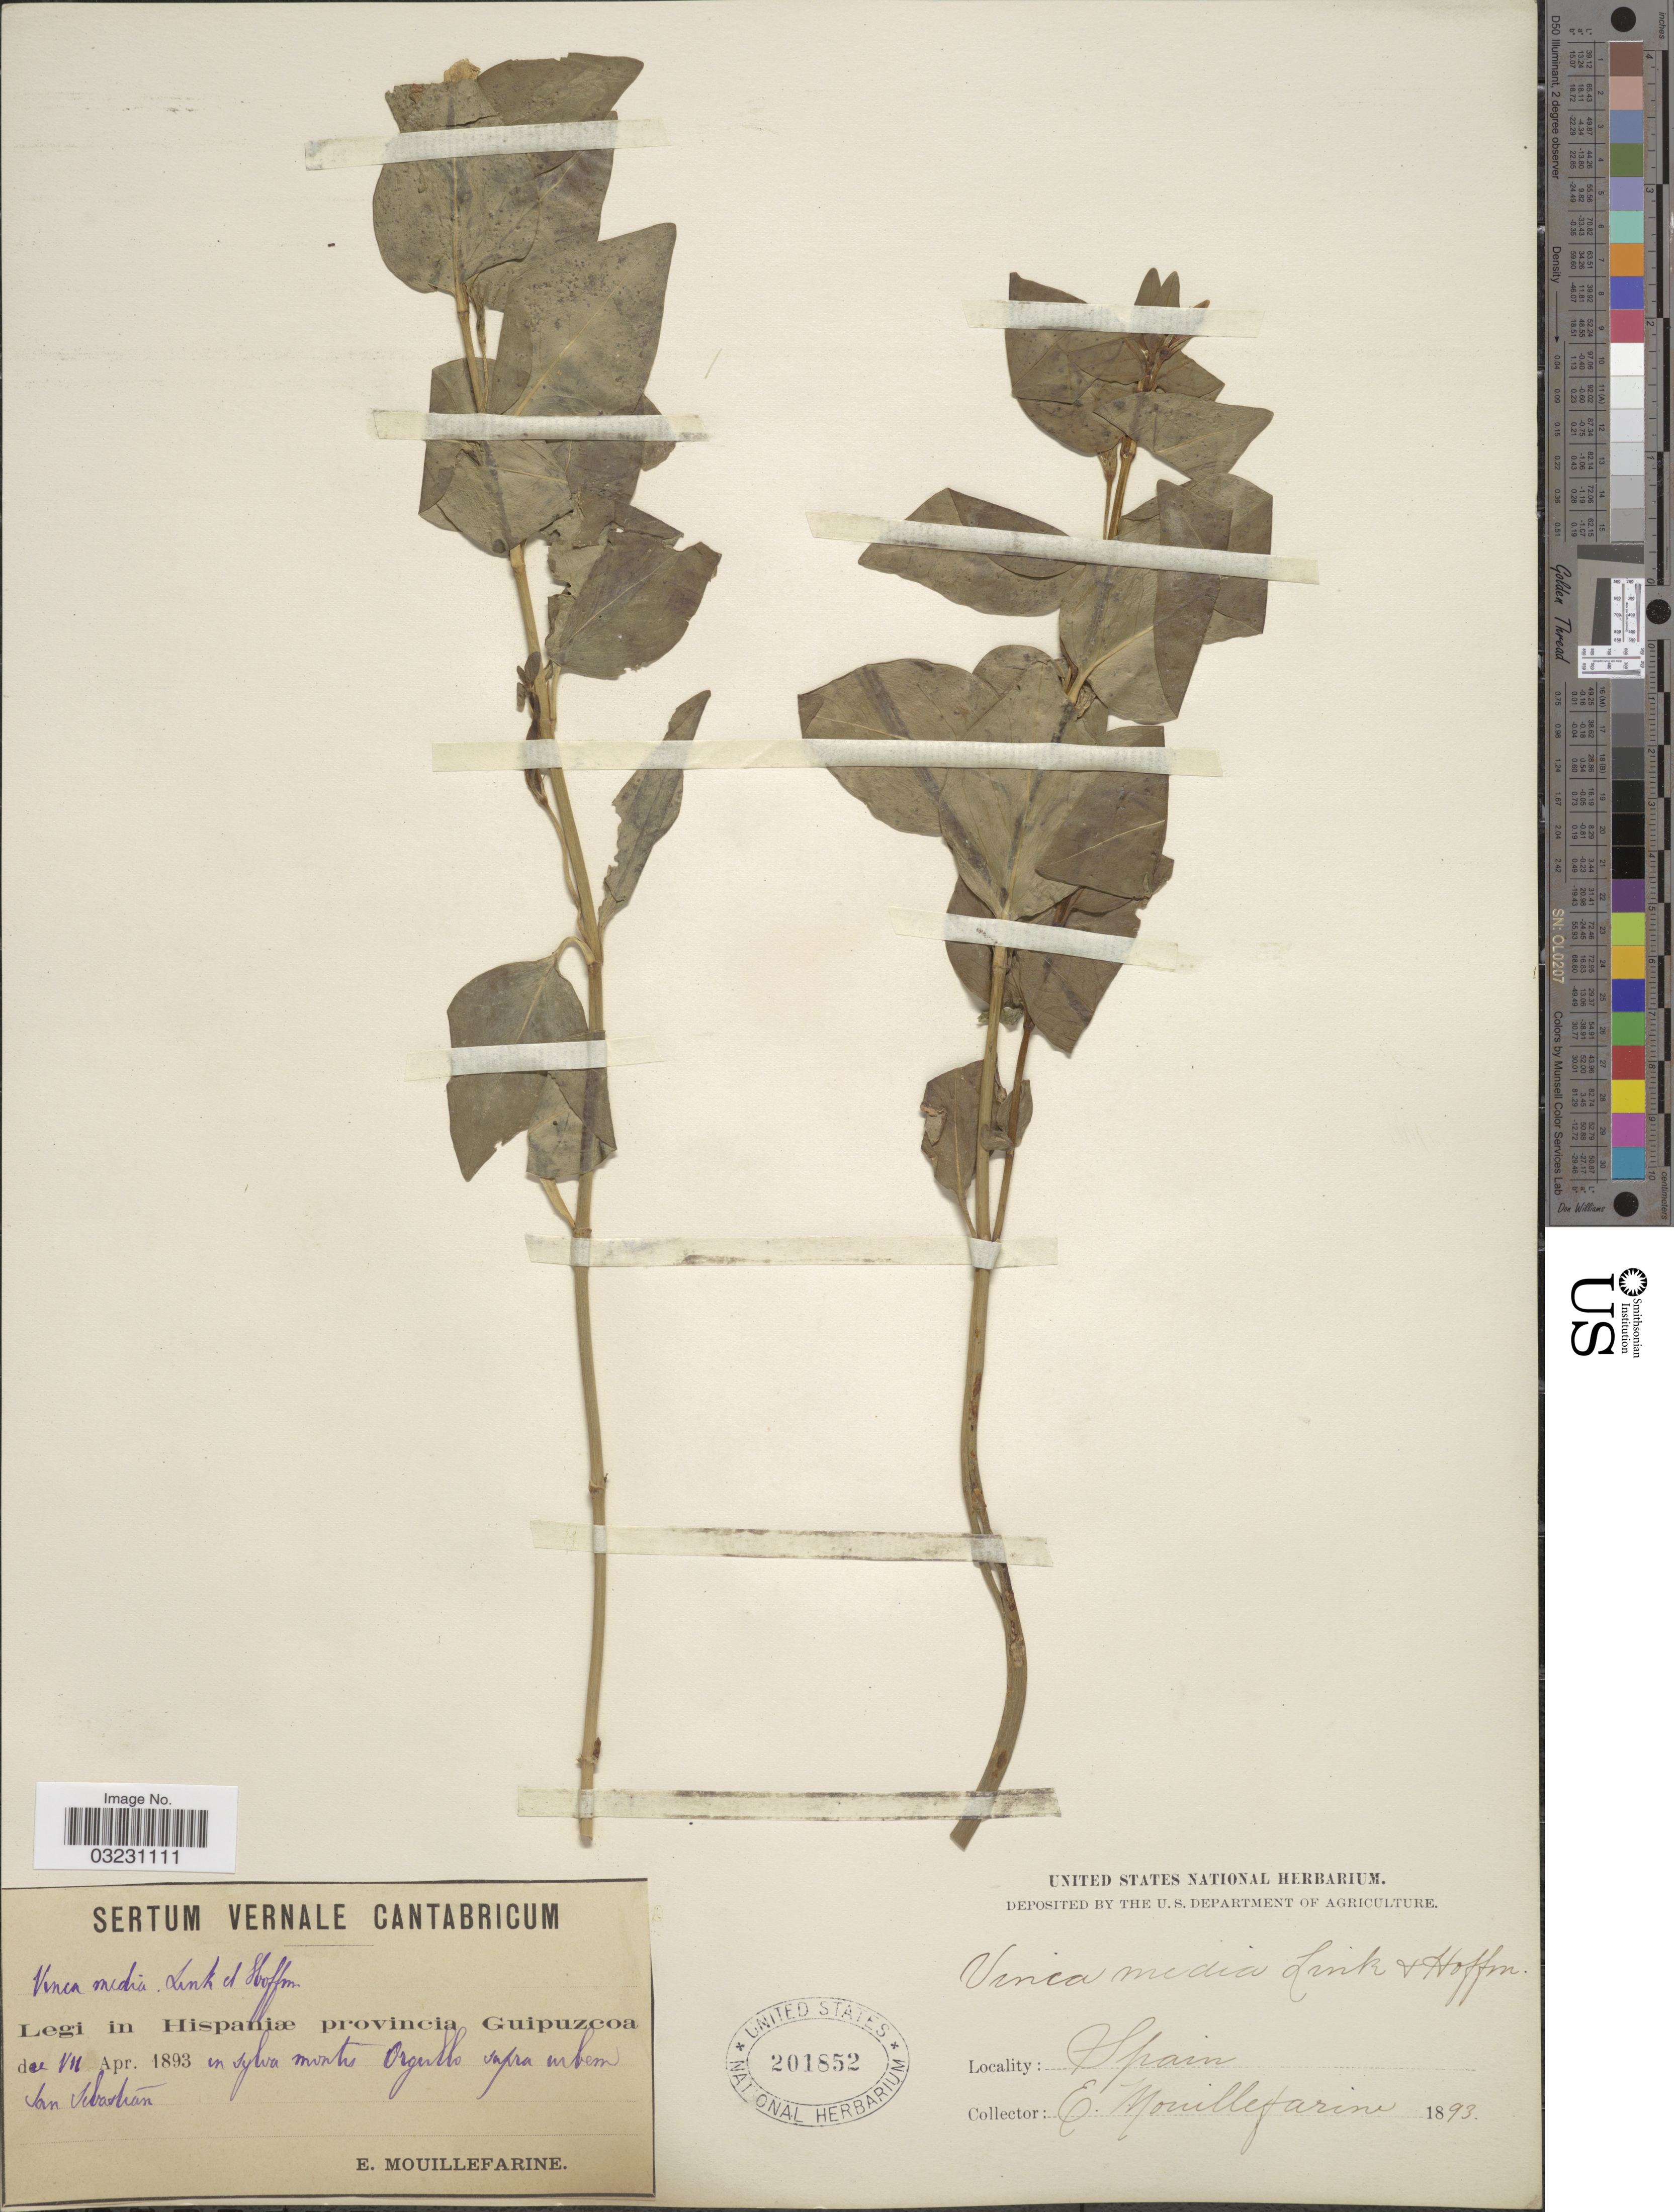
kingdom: Plantae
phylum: Tracheophyta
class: Magnoliopsida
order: Gentianales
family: Apocynaceae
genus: Vinca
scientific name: Vinca media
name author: Hoffmanns. & Link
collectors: E. Mouillefarine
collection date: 1893-04-07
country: Spain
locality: In Hispaniae provincia Guipuzcoa in sylva montis Orgullo supra urbem San Sebastian.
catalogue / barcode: US 201852